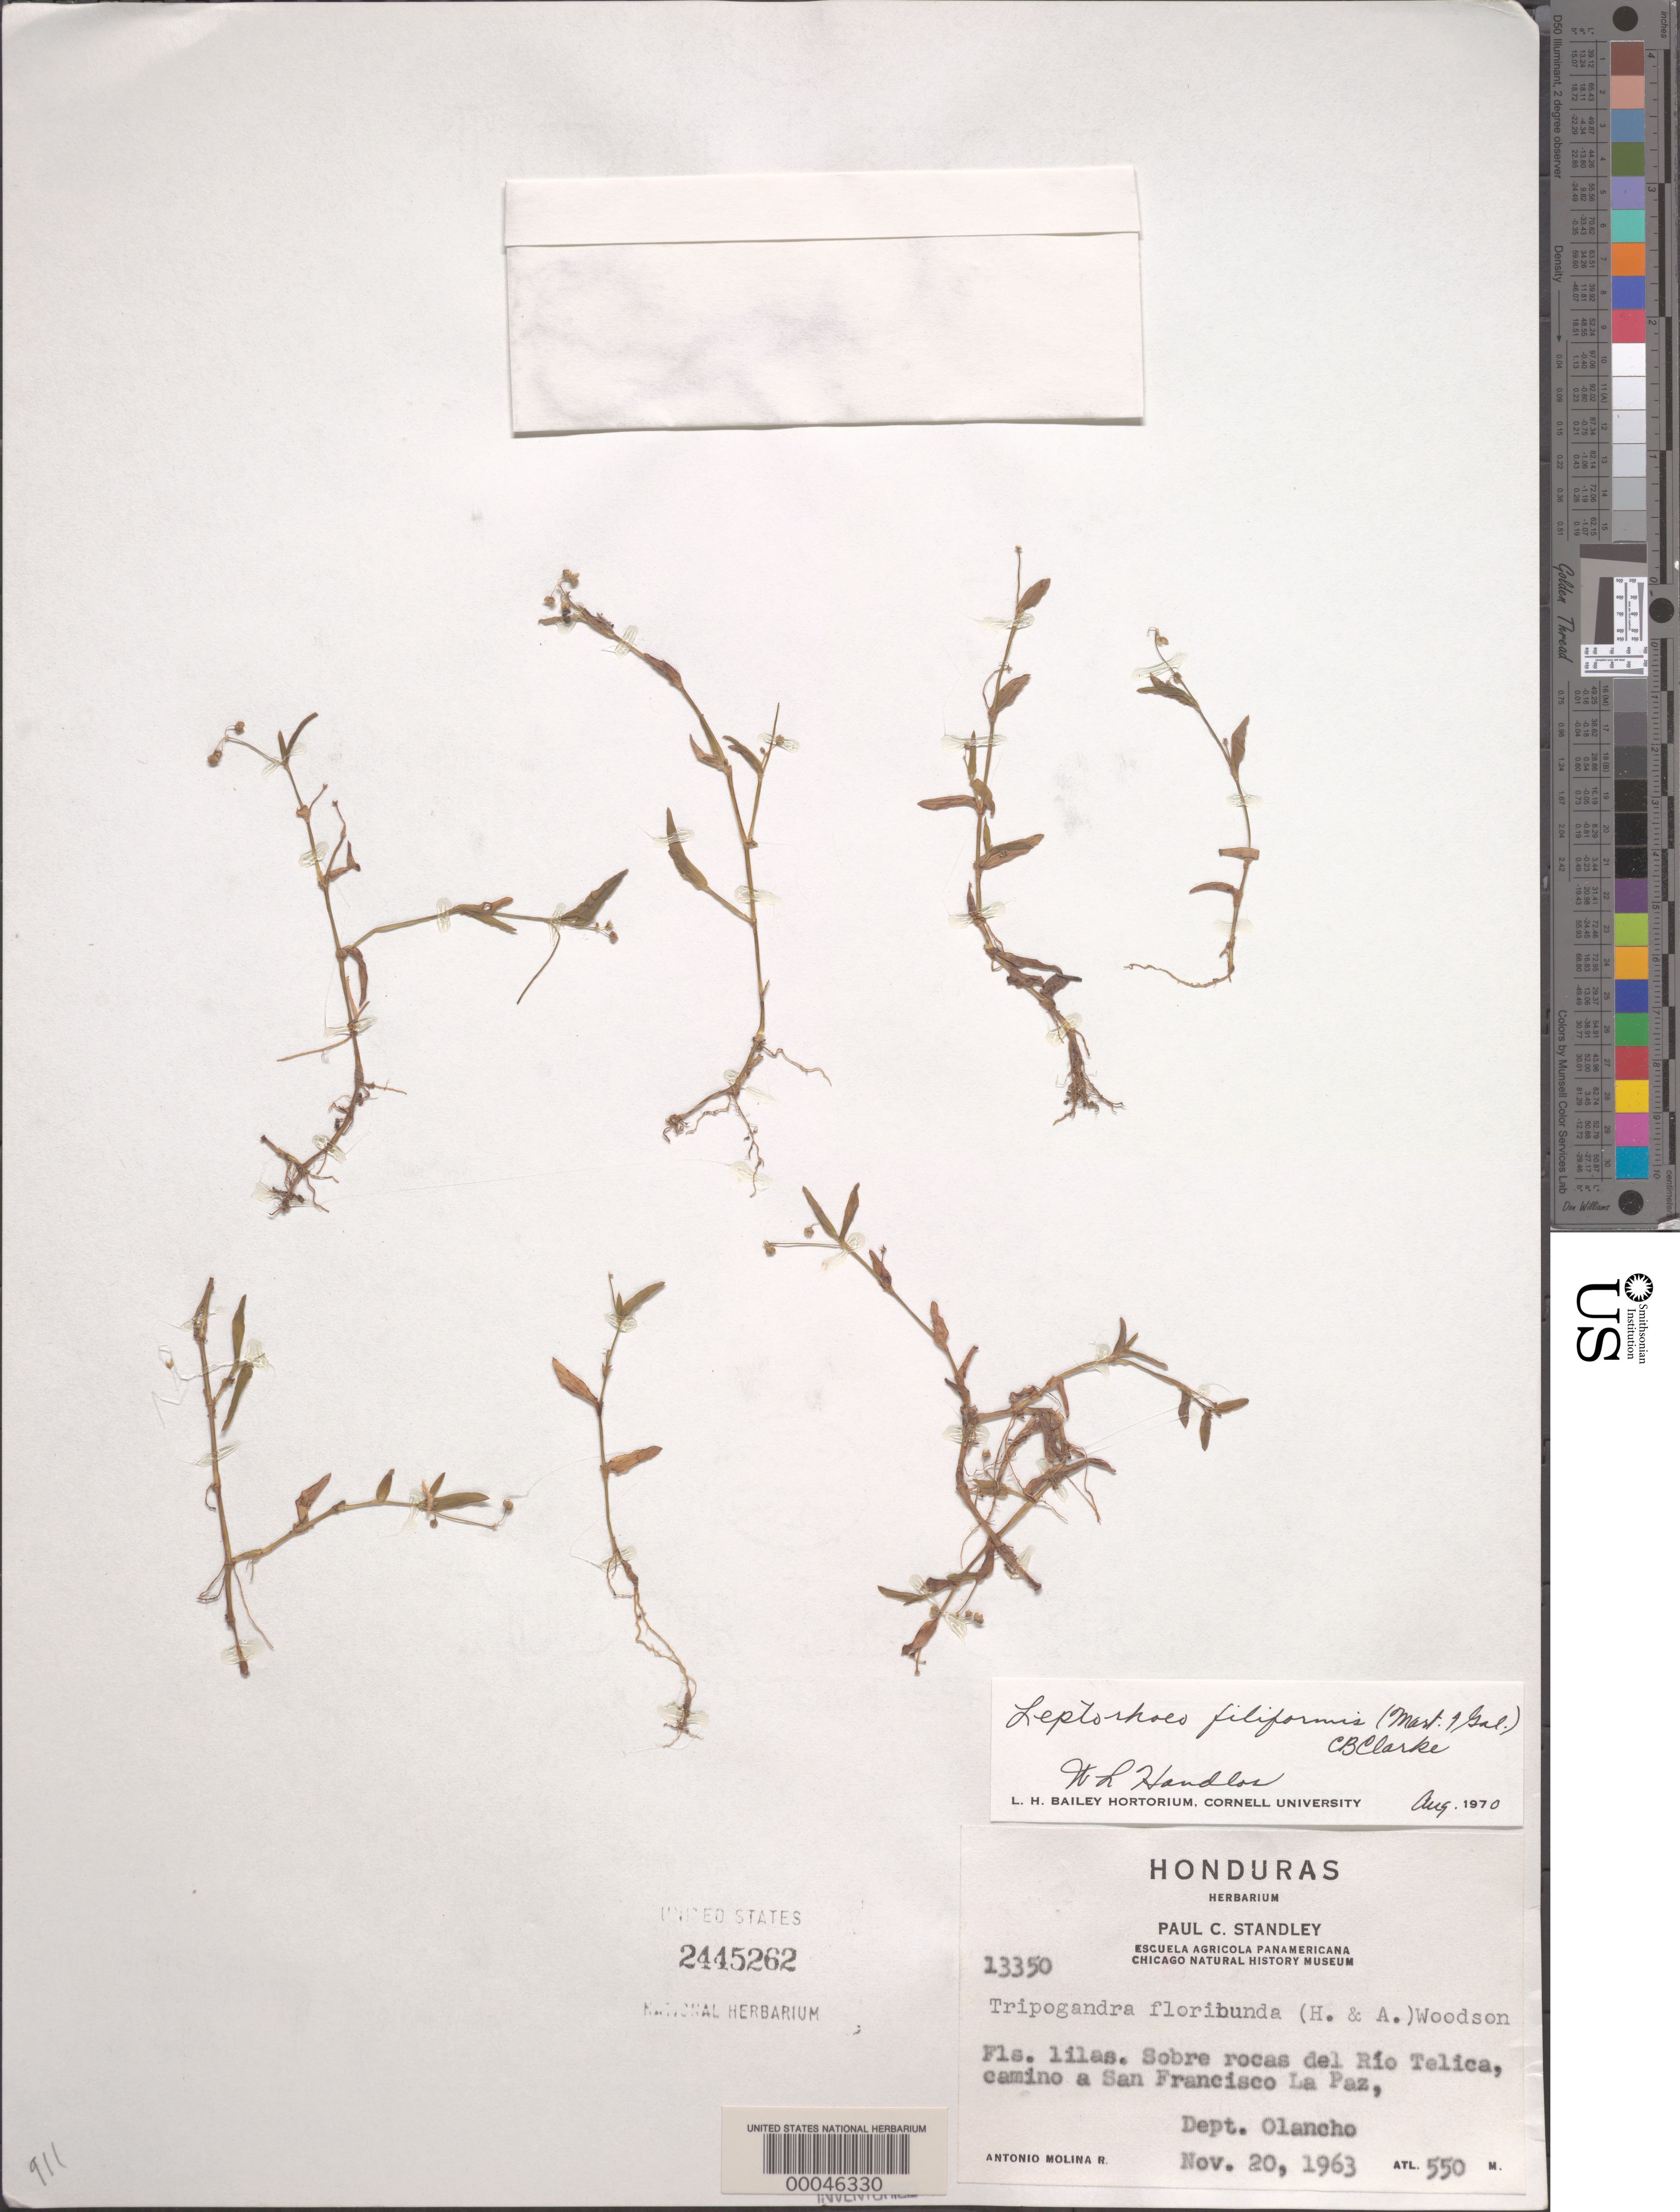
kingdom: Plantae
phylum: Tracheophyta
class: Liliopsida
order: Commelinales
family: Commelinaceae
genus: Callisia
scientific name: Callisia filiformis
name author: (M. Martens & Galeotti) D.R. Hunt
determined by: Handlos, W. L.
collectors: A. Molina R.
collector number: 13350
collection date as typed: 20 Nov 1963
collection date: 1963-11-20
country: Honduras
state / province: Olancho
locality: Near río Telica, road to San Francisco La Paz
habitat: Rocky roadside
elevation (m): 550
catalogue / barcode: US 2445262